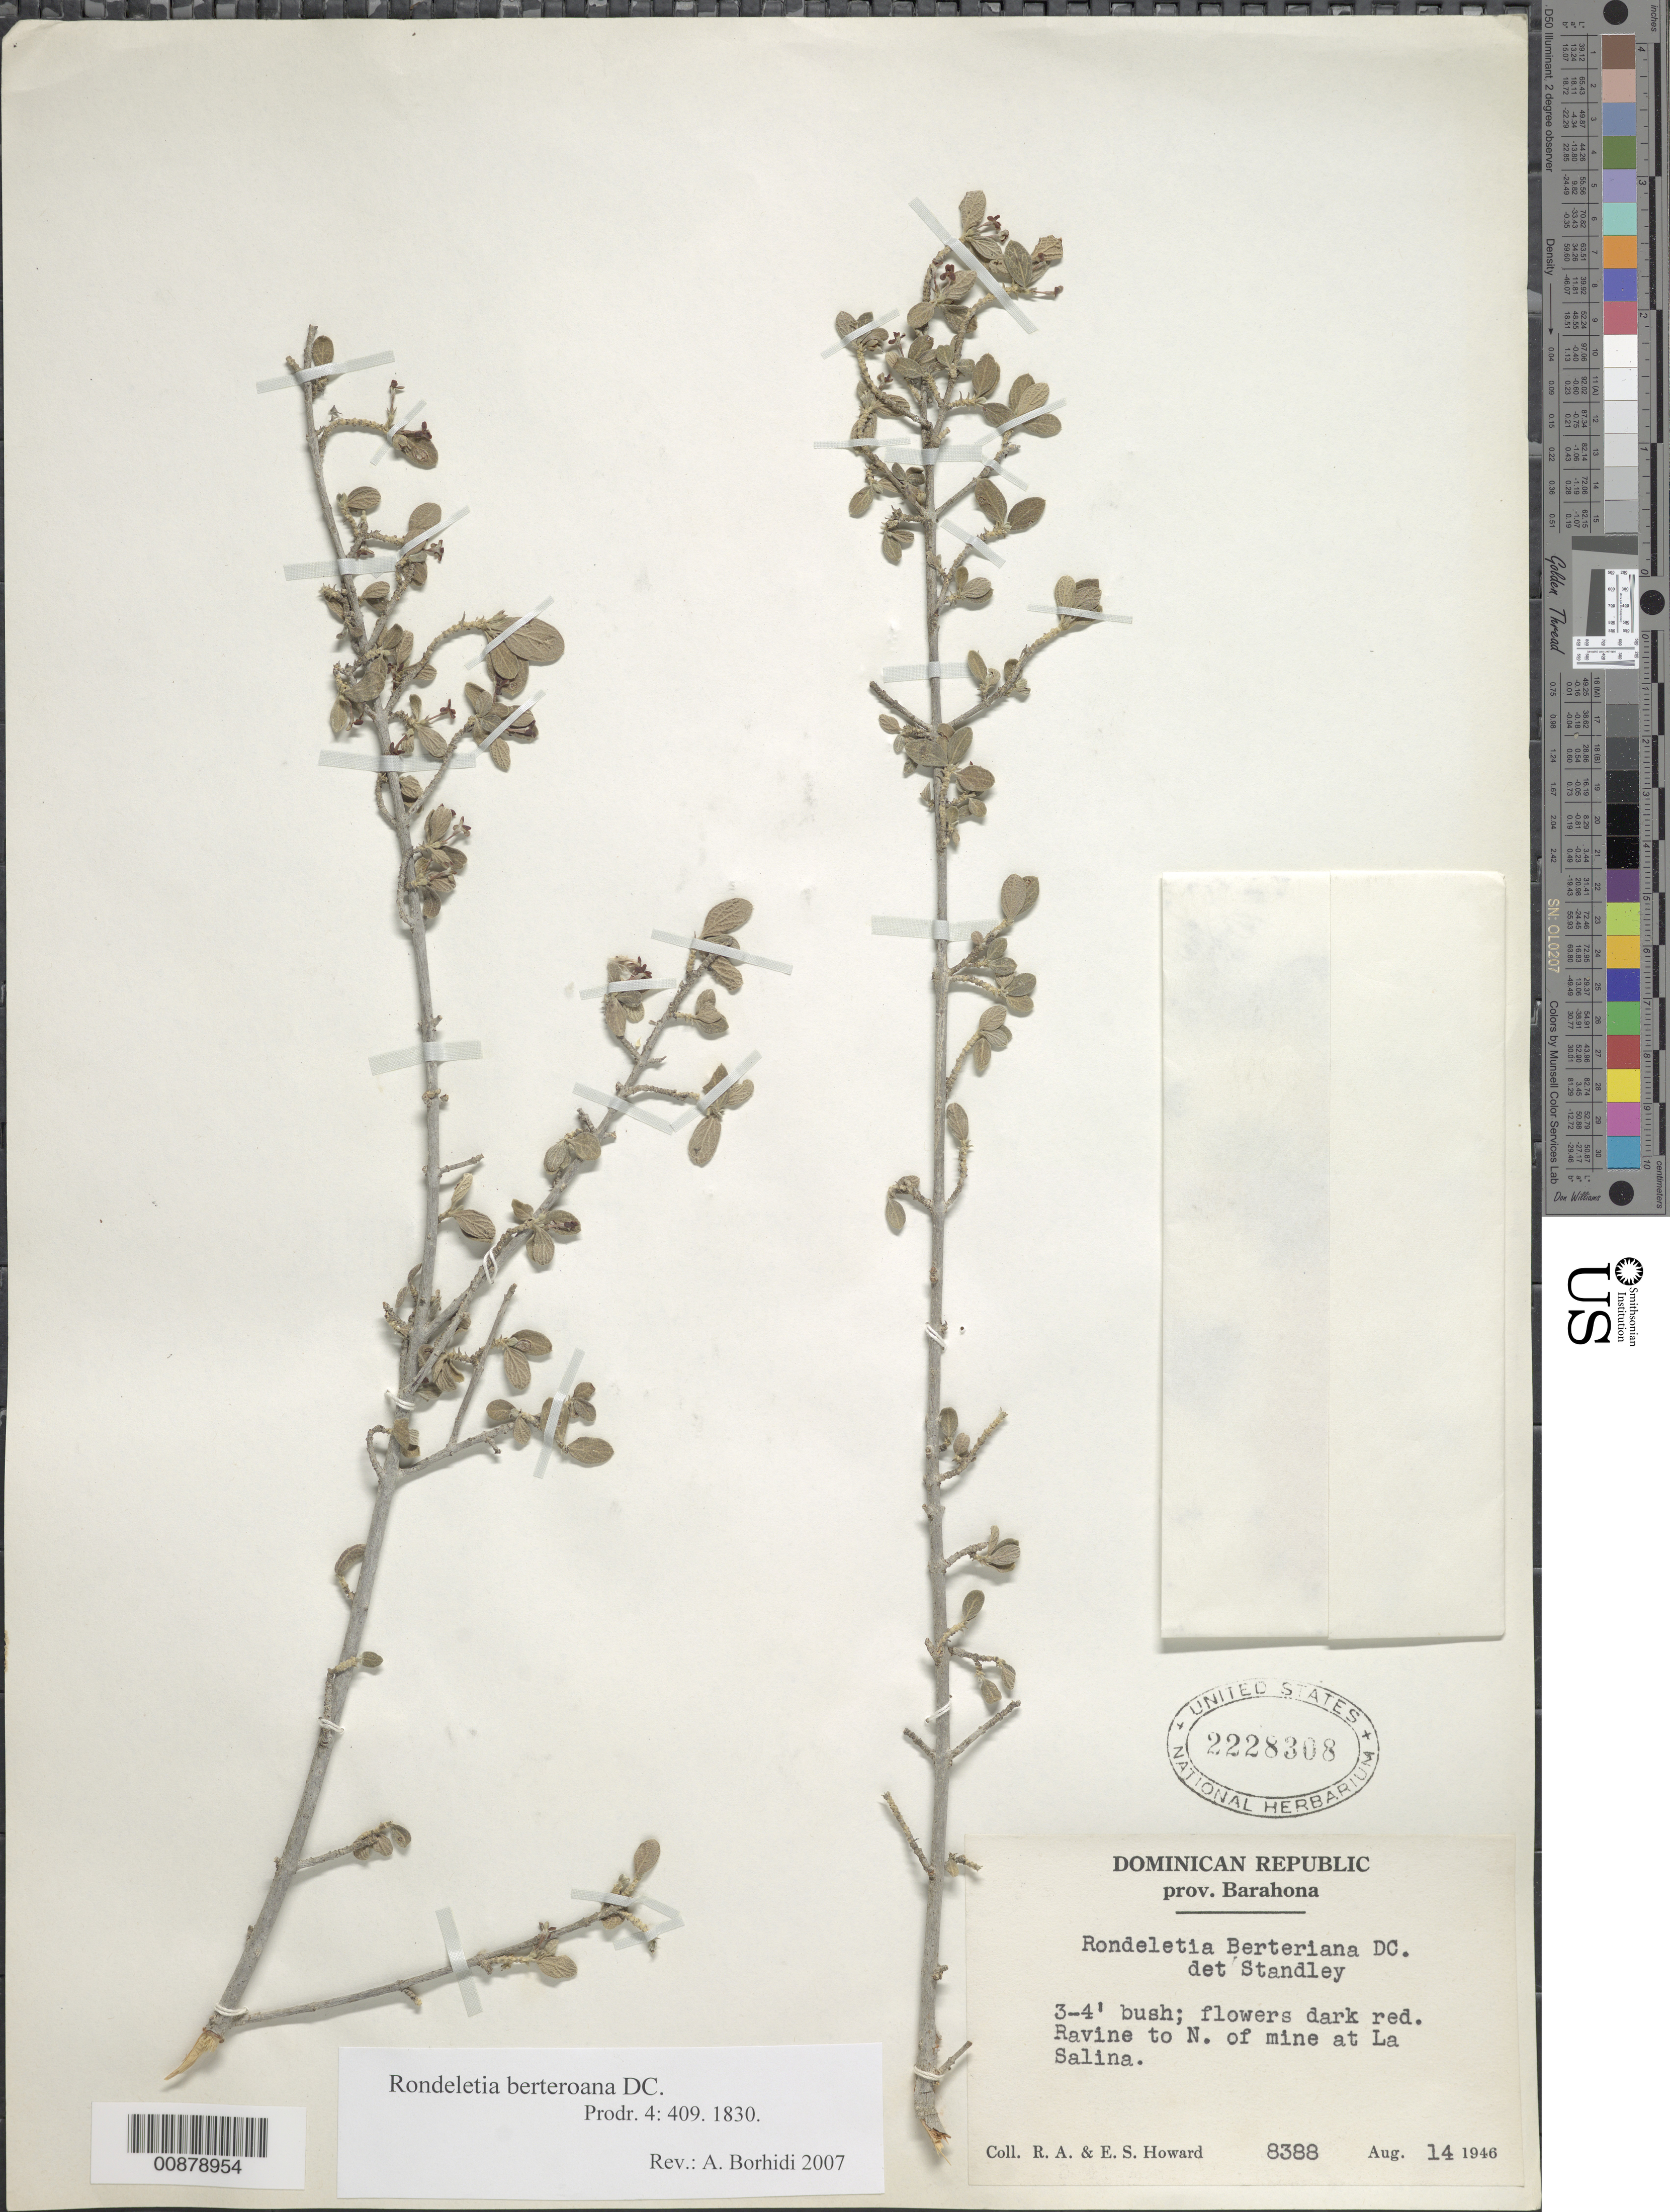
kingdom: Plantae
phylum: Tracheophyta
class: Magnoliopsida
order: Gentianales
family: Rubiaceae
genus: Rondeletia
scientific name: Rondeletia berteroana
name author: DC.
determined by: Borhidi, Attila L.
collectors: R. A. Howard & E. S. Howard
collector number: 8388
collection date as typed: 14 Aug 1946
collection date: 1946-08-14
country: Dominican Republic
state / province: Barahona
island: Hispaniola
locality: To N of mine at La Salina.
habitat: Ravine.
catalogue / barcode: US 2228308